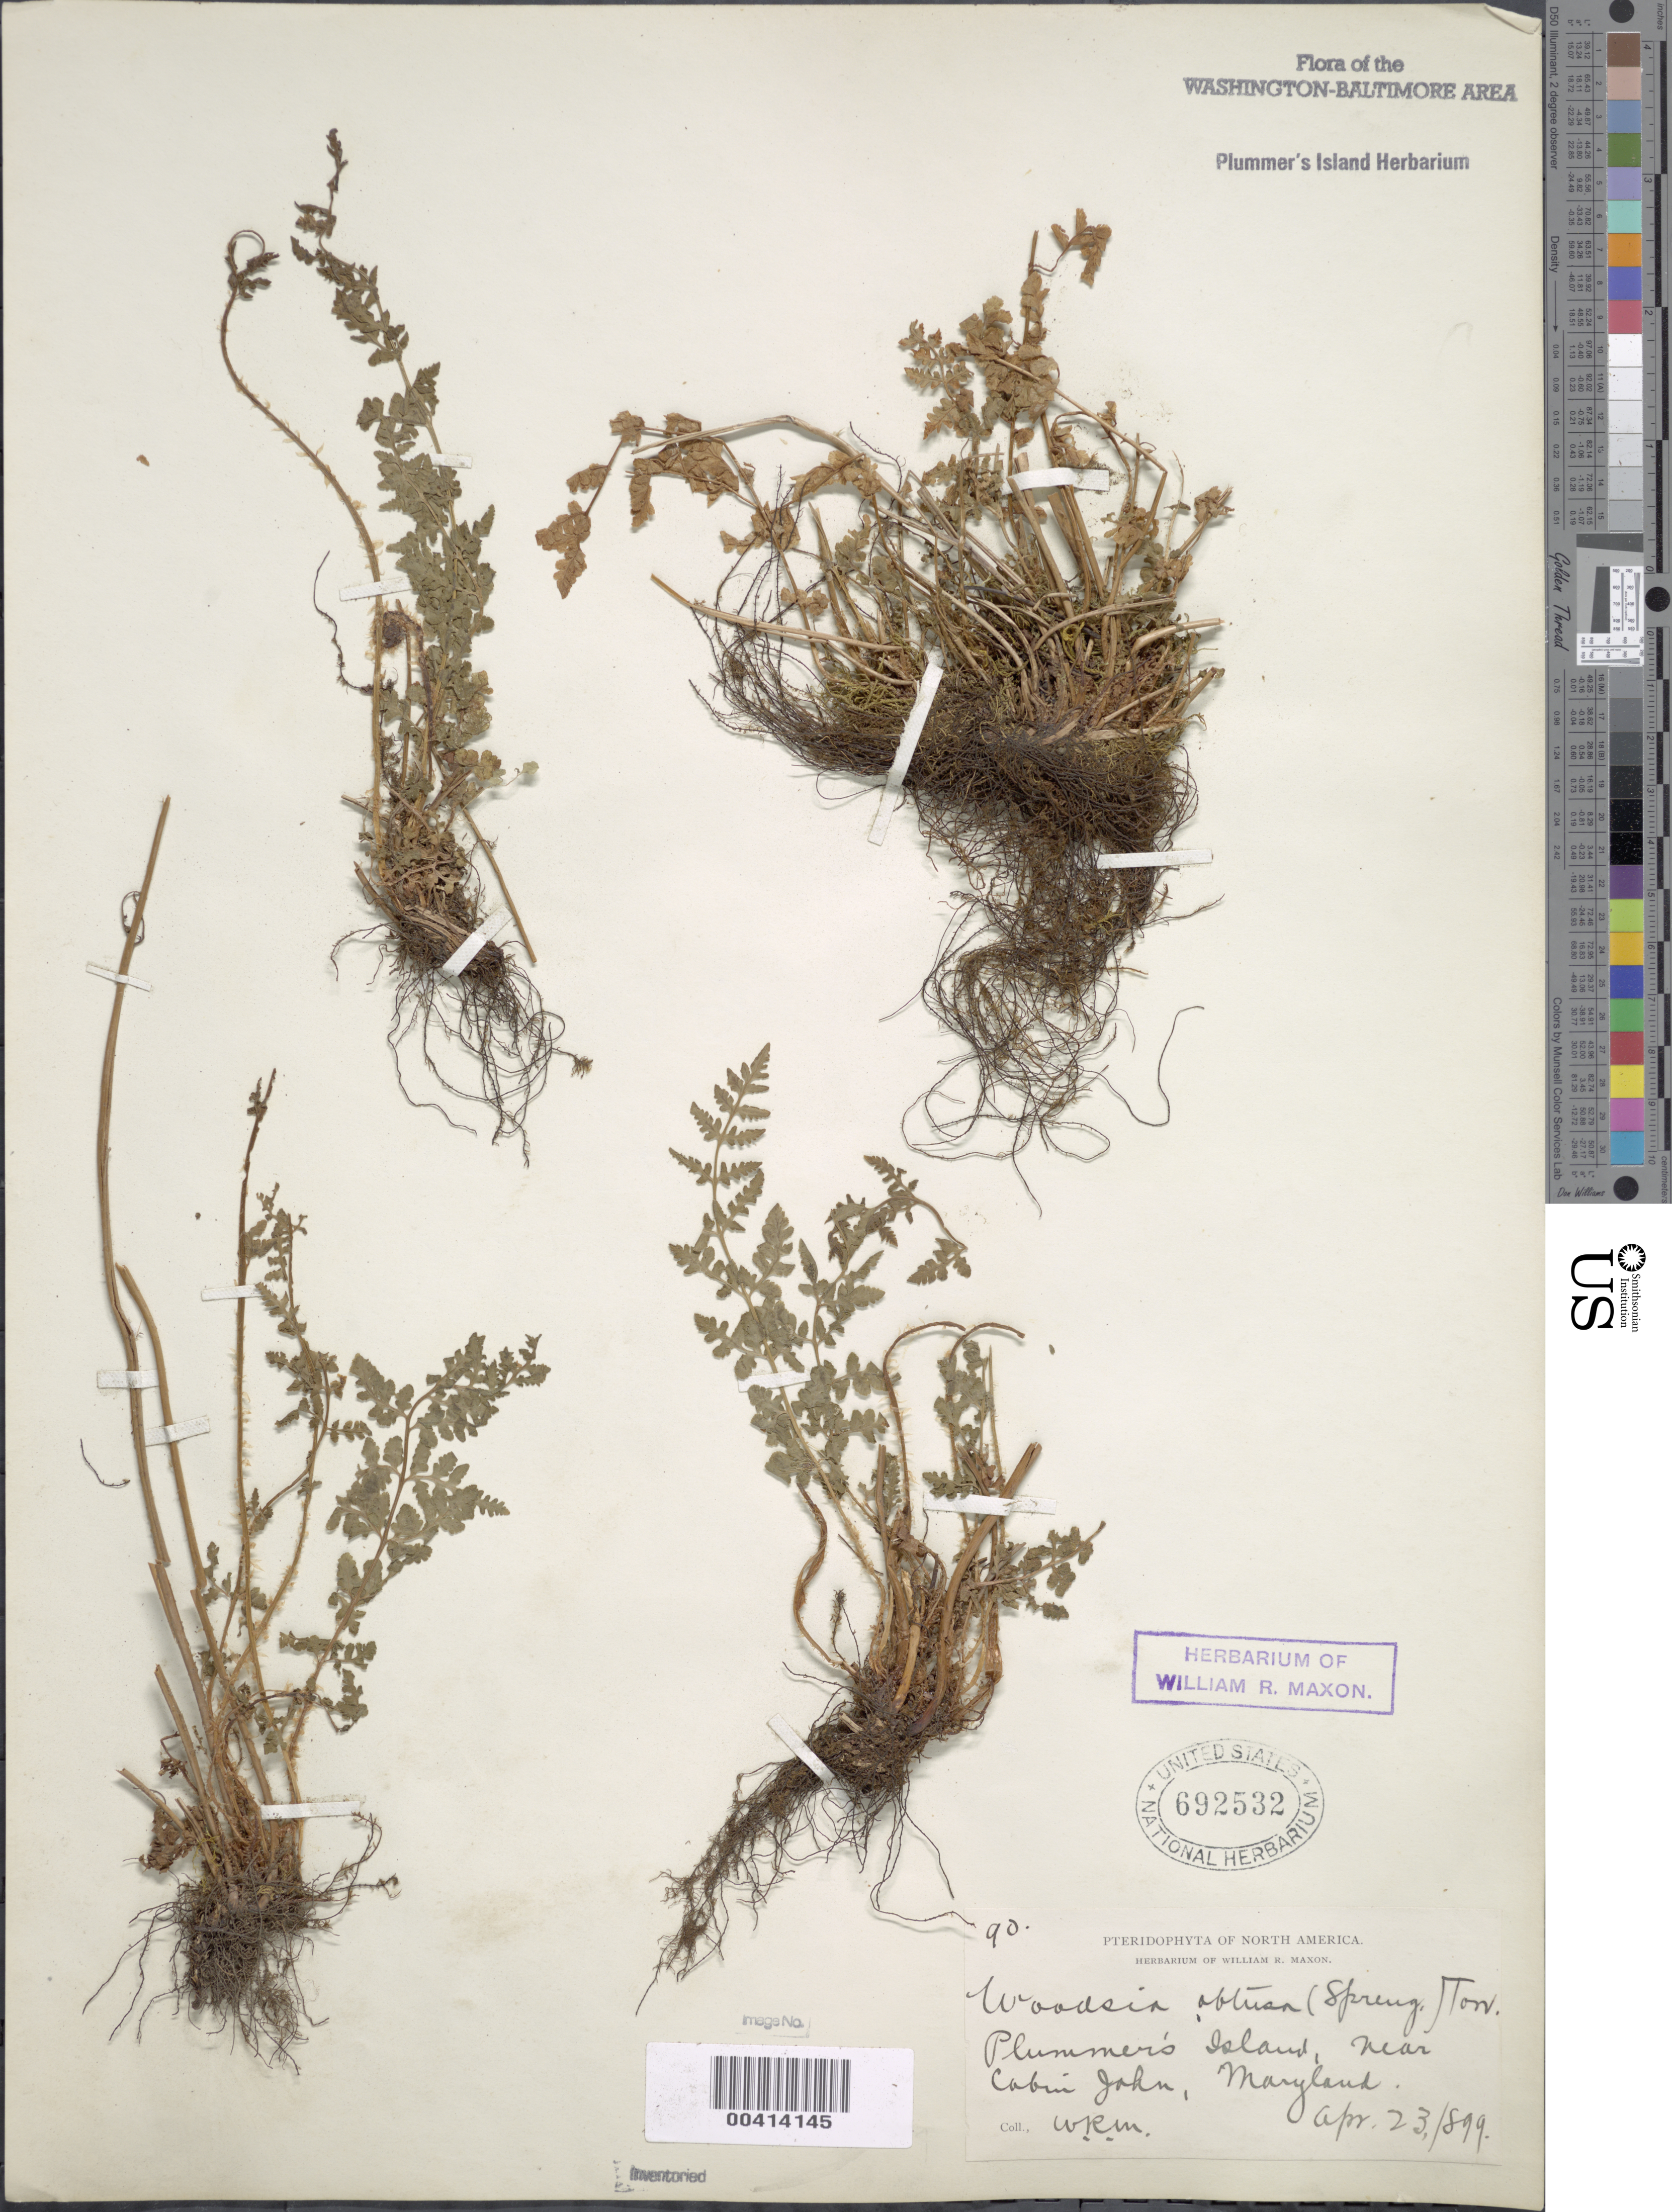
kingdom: Plantae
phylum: Tracheophyta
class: Polypodiopsida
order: Polypodiales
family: Woodsiaceae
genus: Woodsia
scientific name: Woodsia obtusa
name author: (Spreng.) Torr.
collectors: W. R. Maxon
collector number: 90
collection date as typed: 23 Apr 1899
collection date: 1899-04-23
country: United States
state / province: Maryland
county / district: Montgomery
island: Plummers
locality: Plummer's Island C. & O. Canal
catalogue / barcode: US 692532